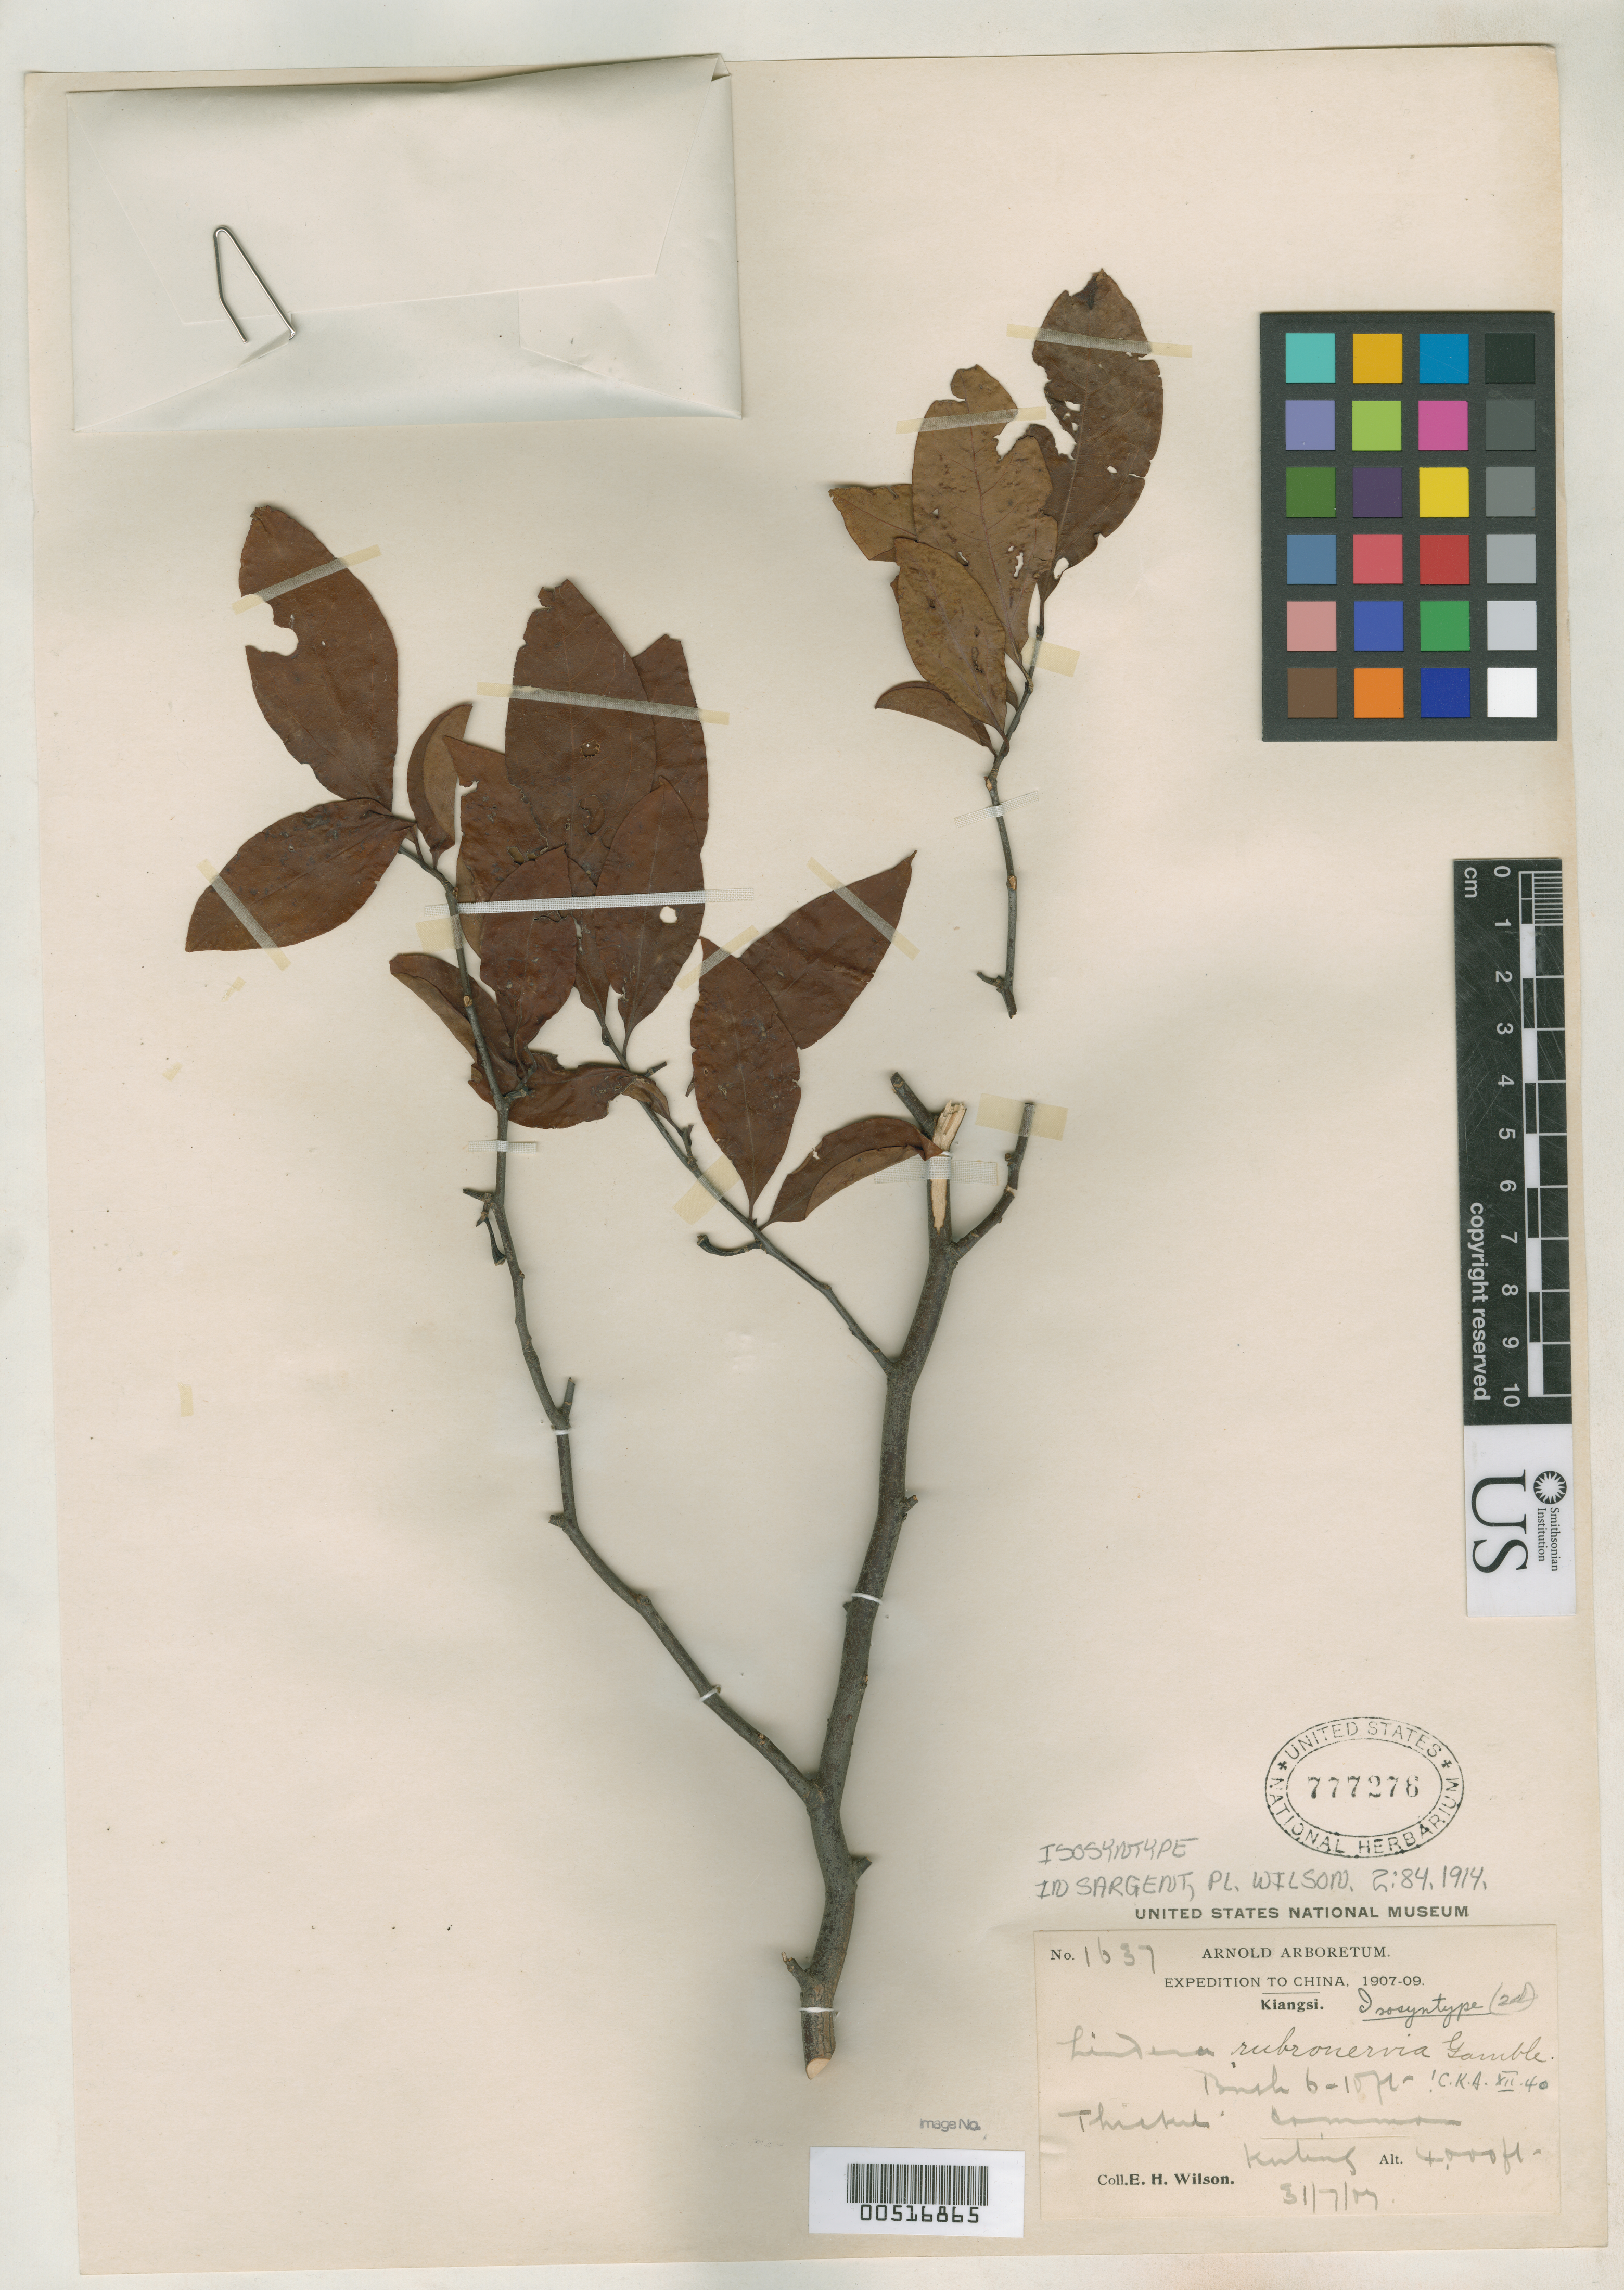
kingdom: Plantae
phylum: Tracheophyta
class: Magnoliopsida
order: Laurales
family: Lauraceae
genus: Litsea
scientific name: Litsea rubronervia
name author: Gamble in Sarg.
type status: Isosyntype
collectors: E. H. Wilson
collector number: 1637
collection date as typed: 31 Jul 1907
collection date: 1907-07-31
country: China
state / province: Jiangxi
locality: Kuking.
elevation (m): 1219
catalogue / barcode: US 777276